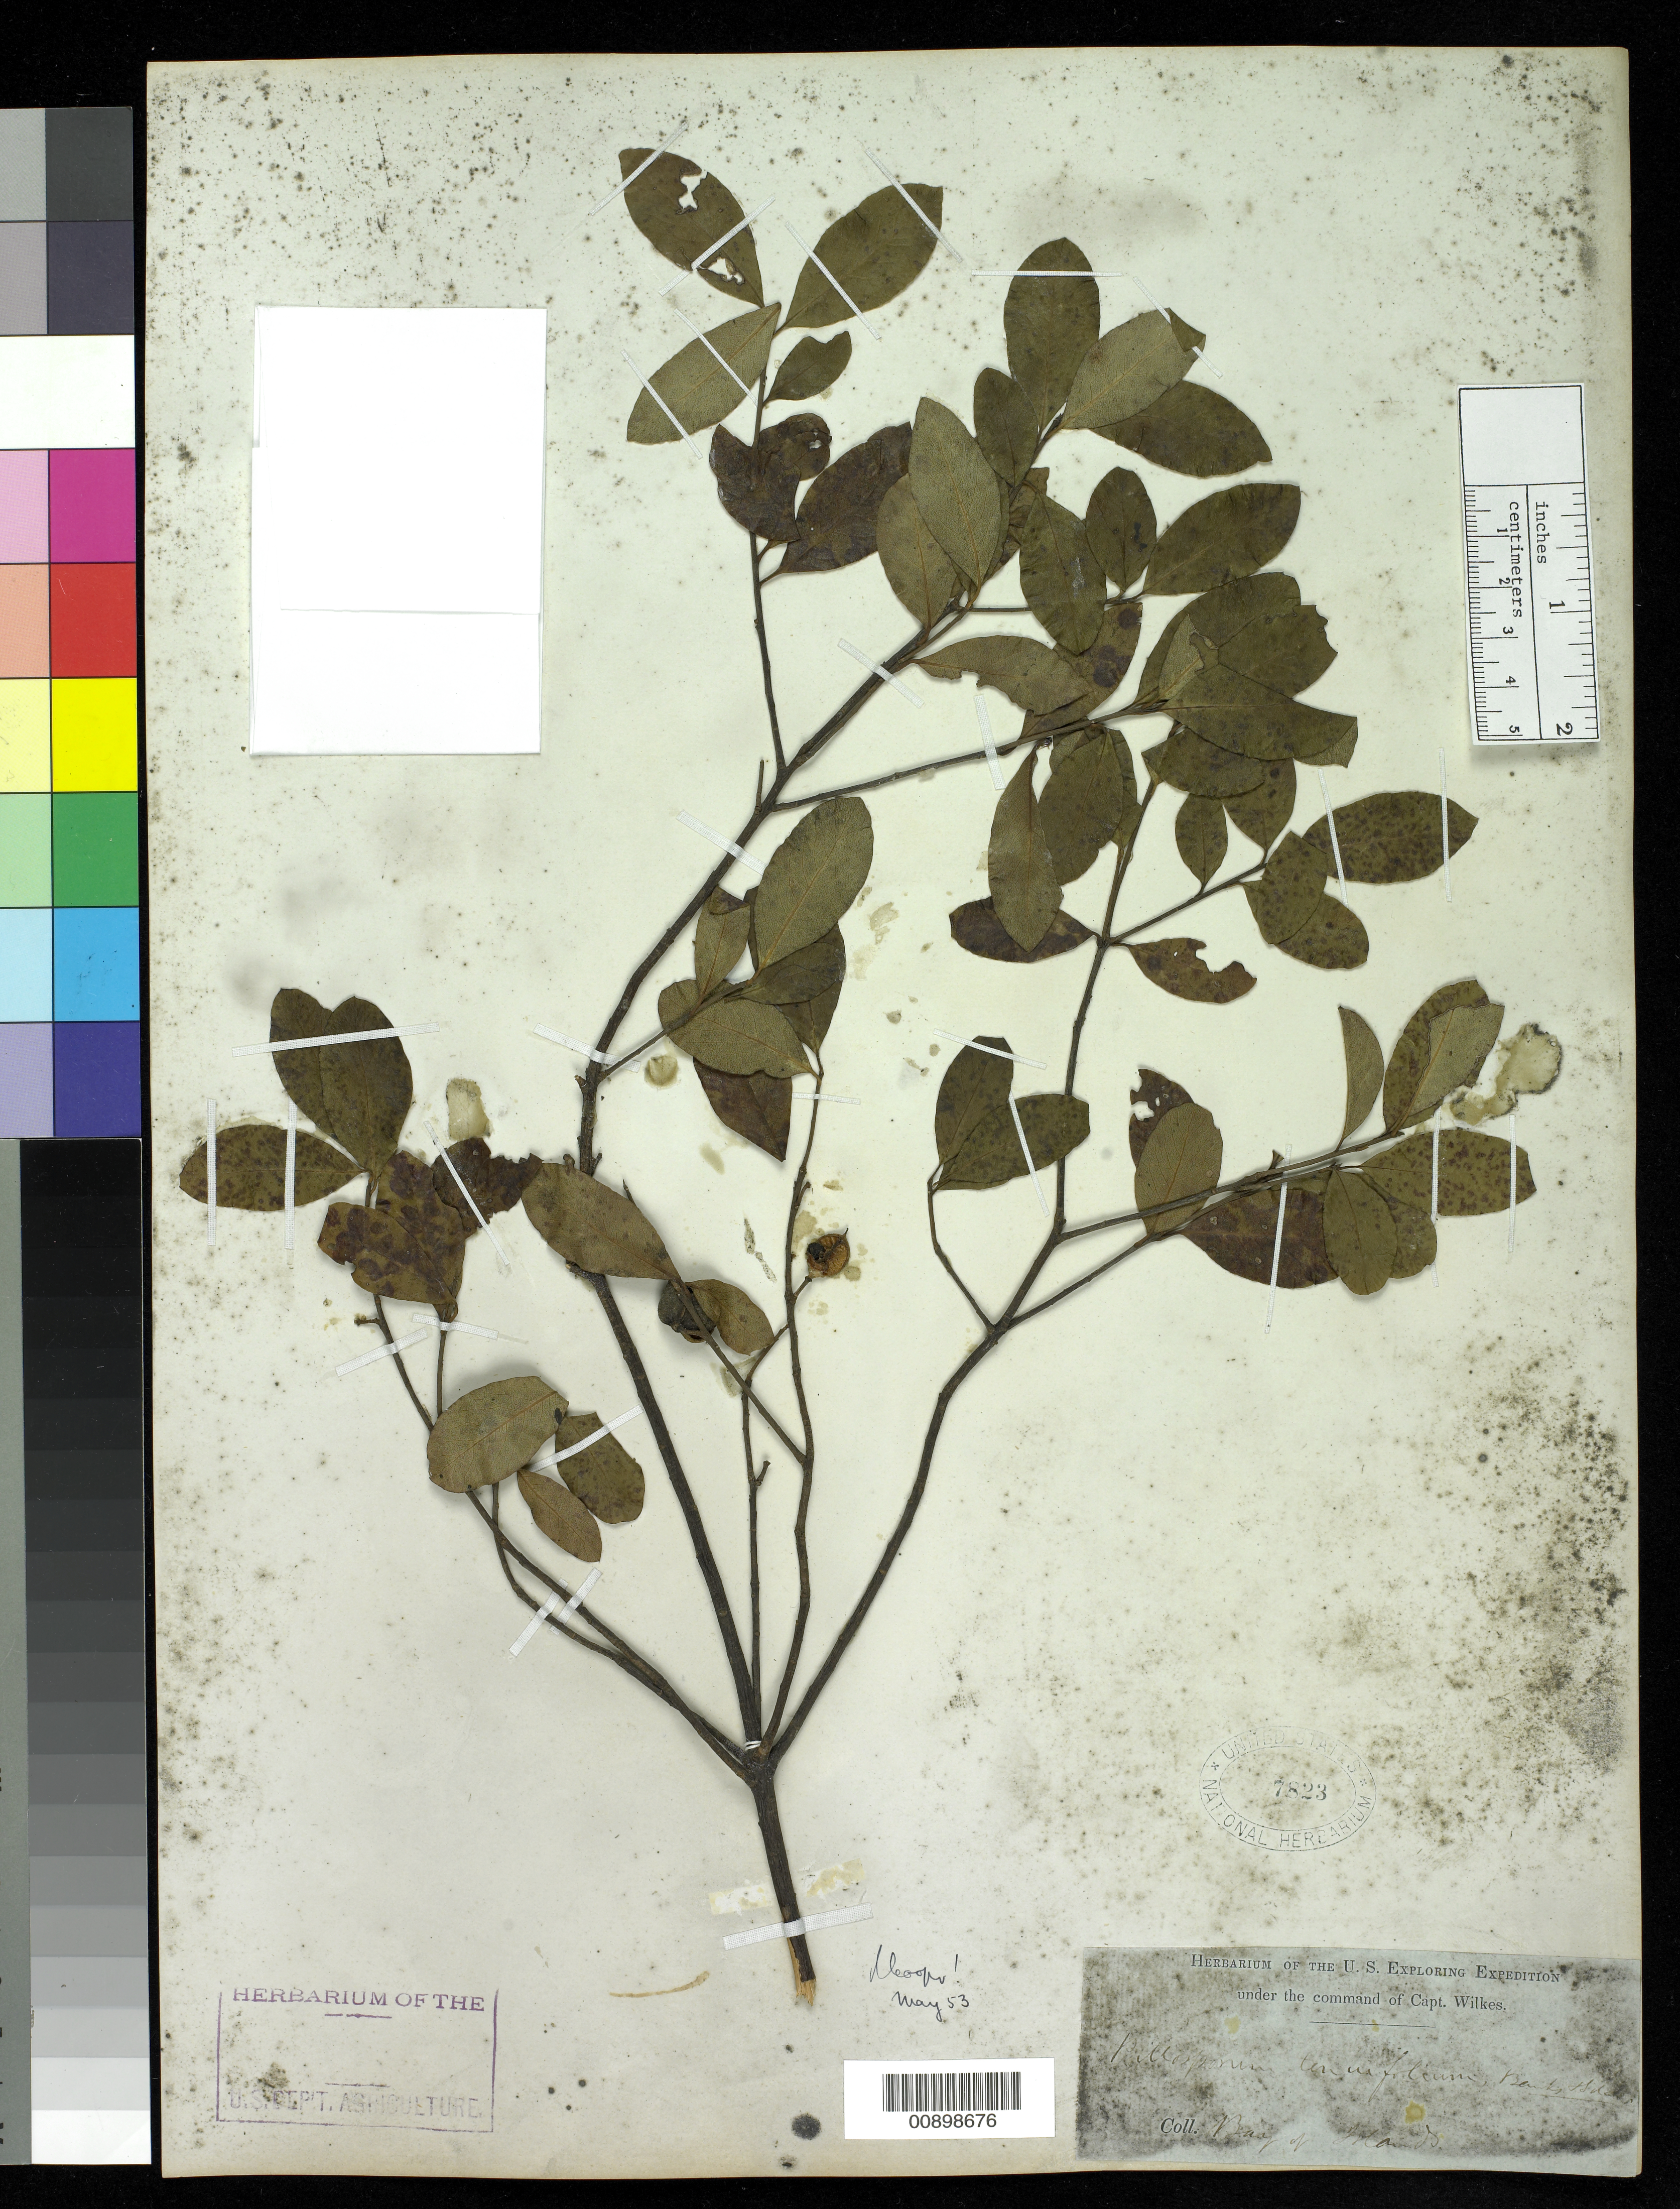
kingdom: Plantae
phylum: Tracheophyta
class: Magnoliopsida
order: Apiales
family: Pittosporaceae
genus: Pittosporum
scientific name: Pittosporum tenuifolium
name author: Gaertn.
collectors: Wilkes Explor. Exped.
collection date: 1838/1842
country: New Zealand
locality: Bay of Islands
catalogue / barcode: US 7823